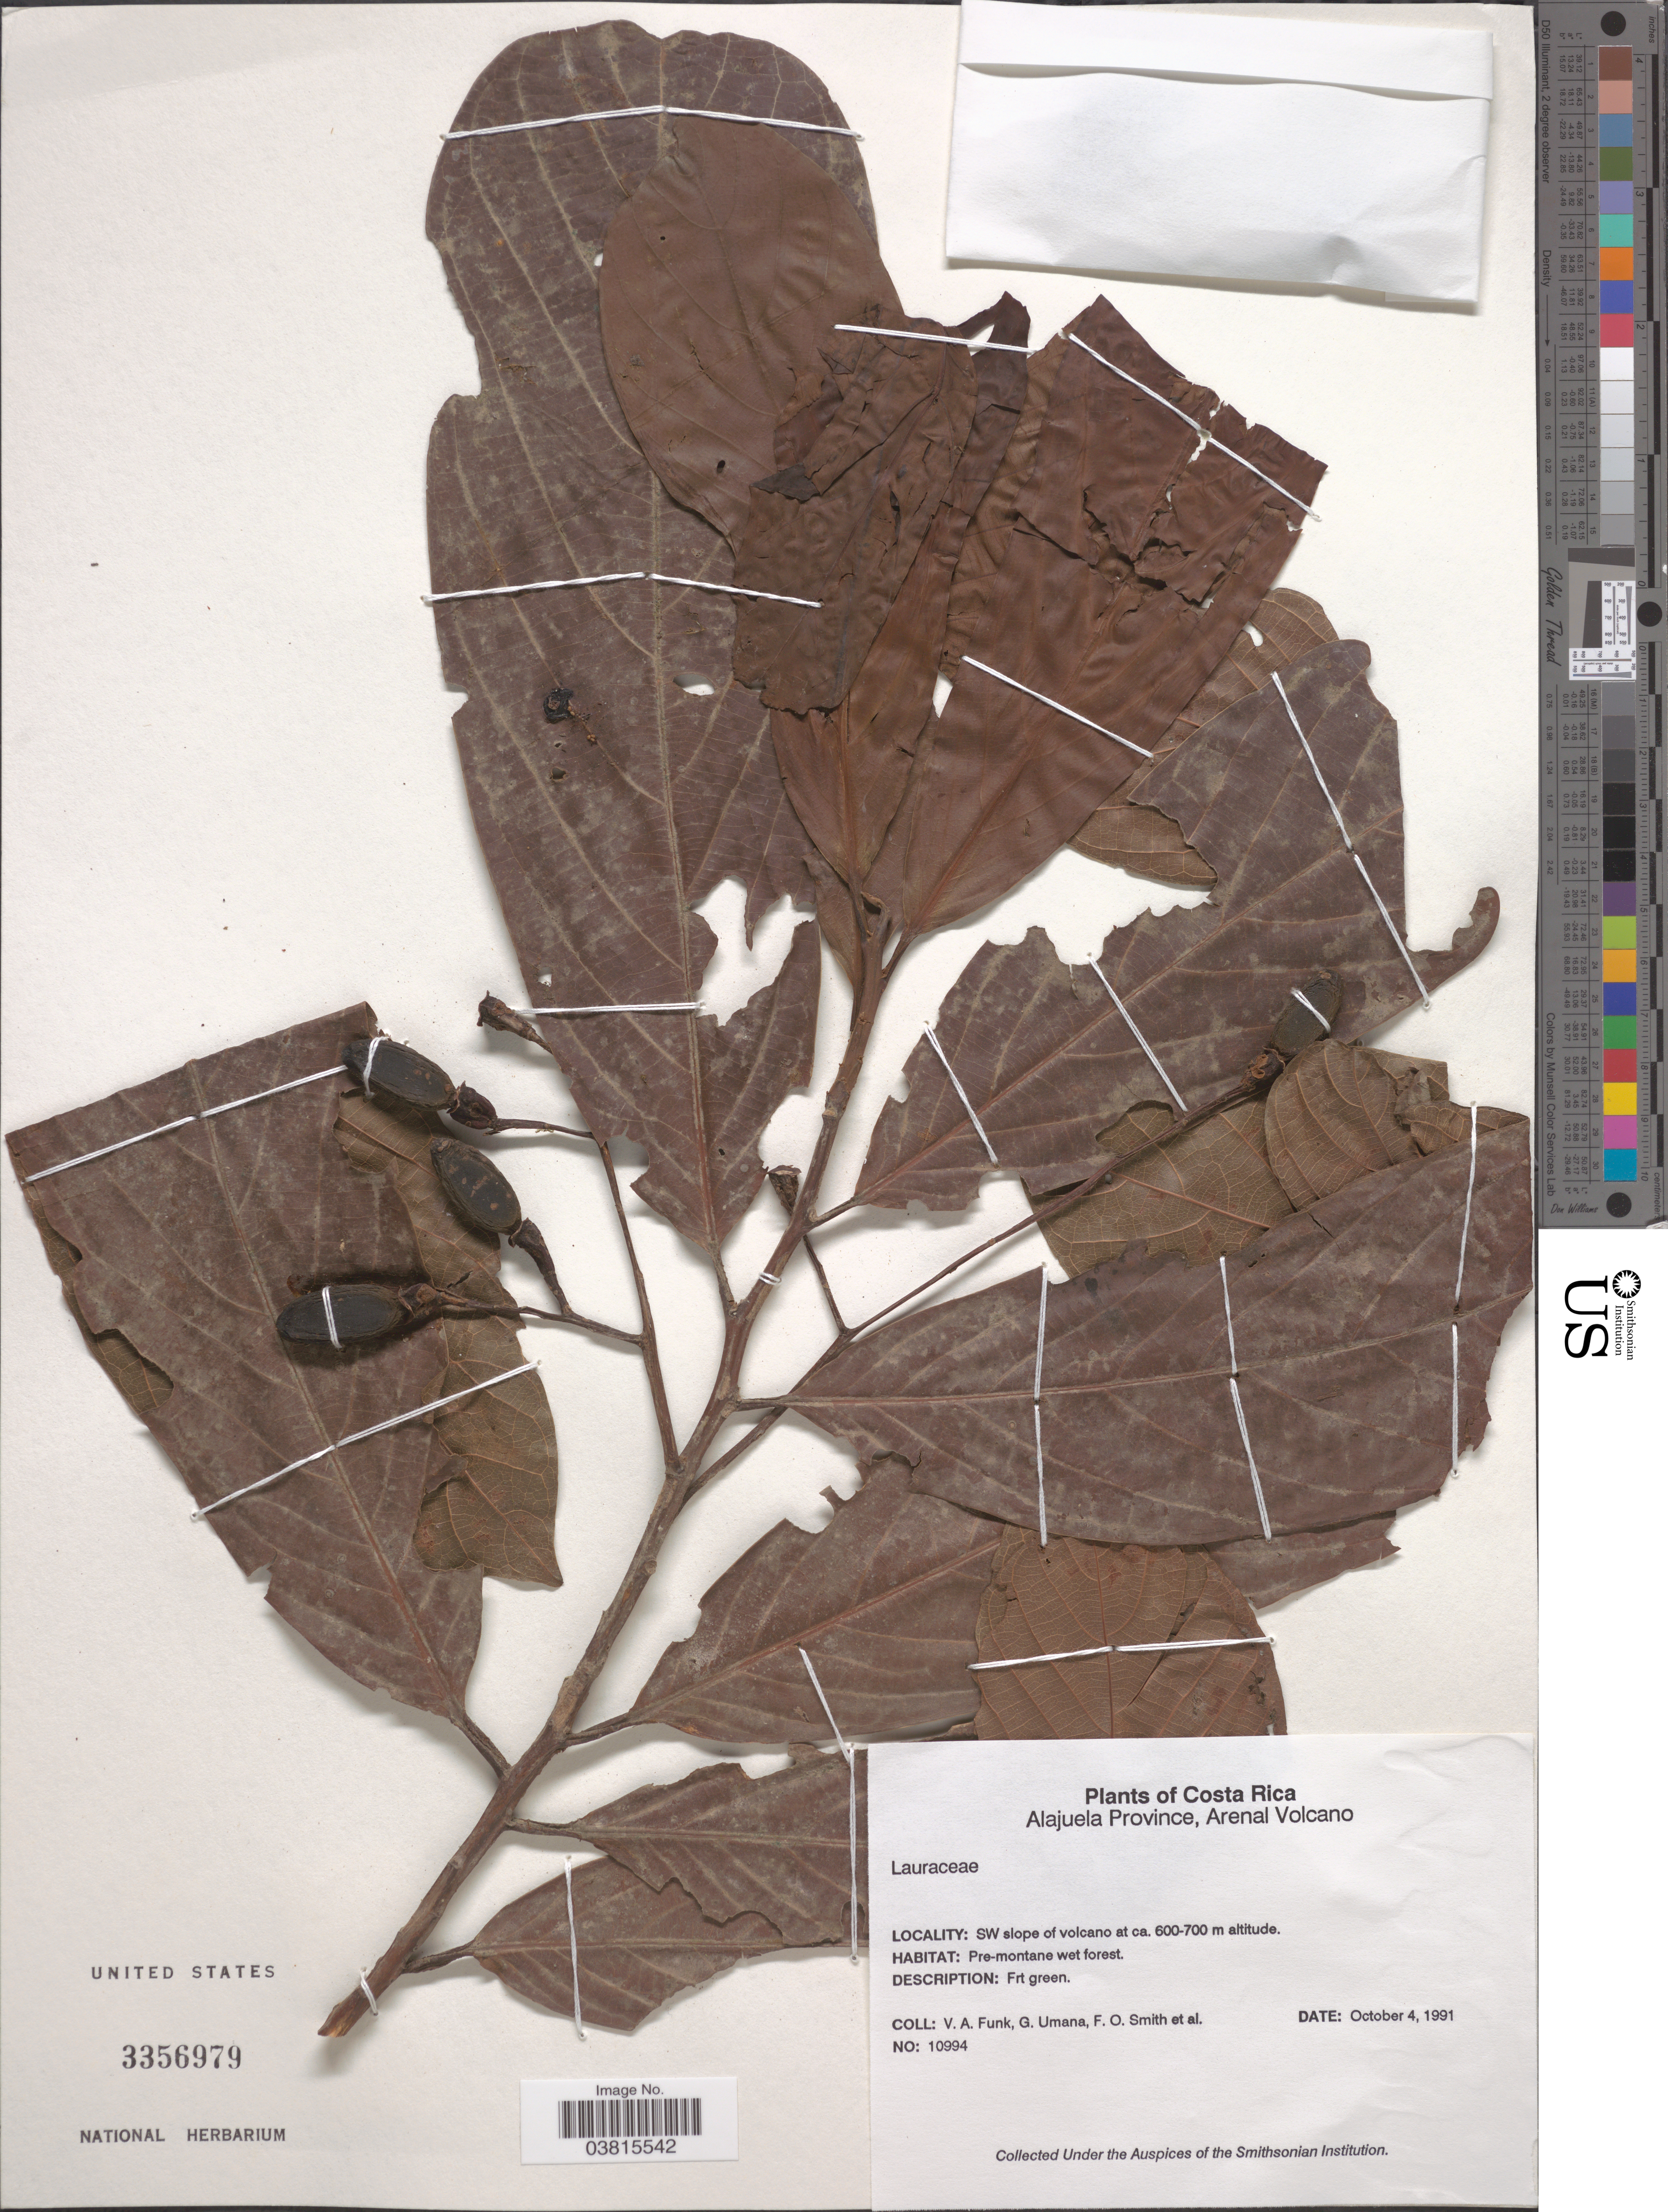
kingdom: Plantae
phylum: Tracheophyta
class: Magnoliopsida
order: Laurales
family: Lauraceae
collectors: V. Funk, G. Umana, F. Smith & et al.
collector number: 10994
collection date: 1991-10-04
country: Costa Rica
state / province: Alajuela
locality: Arenal Volcano. SW slope of volcano.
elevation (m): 600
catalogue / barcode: US 3356979